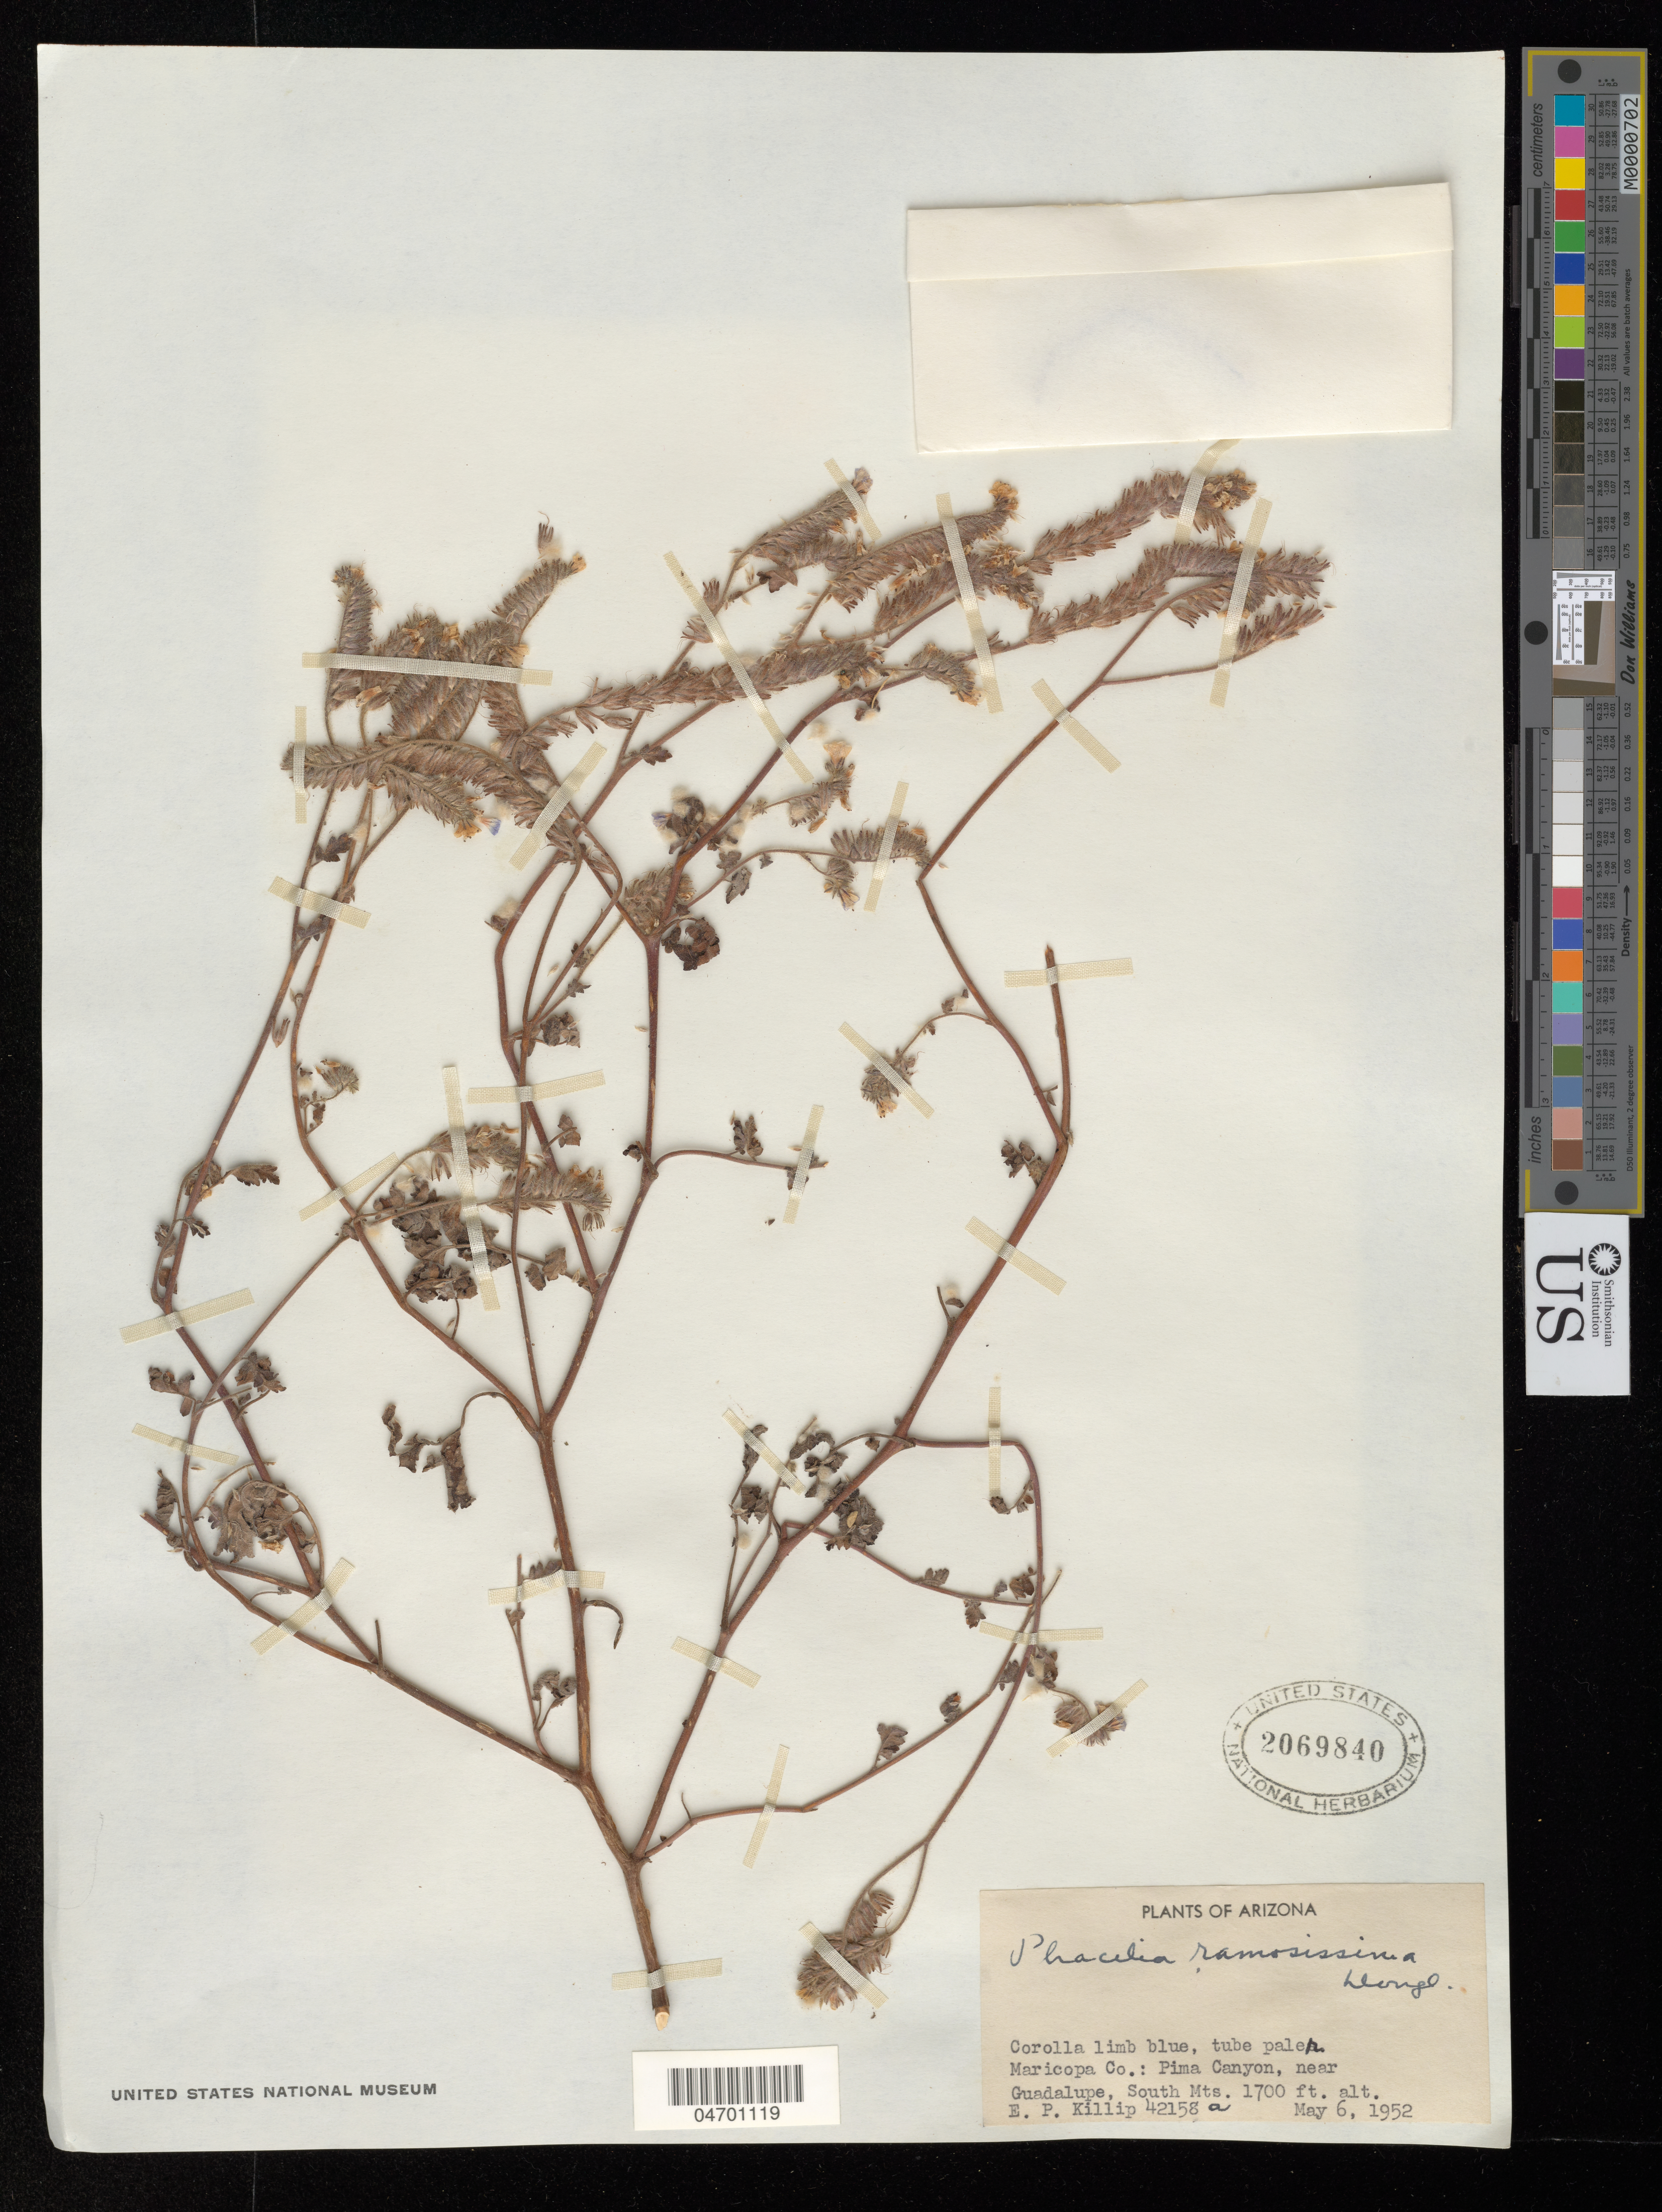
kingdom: Plantae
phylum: Tracheophyta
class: Magnoliopsida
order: Boraginales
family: Hydrophyllaceae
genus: Phacelia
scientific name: Phacelia ramosissima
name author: Douglas ex Lehm.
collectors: E. P. Killip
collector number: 42158a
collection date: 1952-05-06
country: United States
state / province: Arizona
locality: Maricona Co.: Pima Canyon, near Guadalupe, South Mts.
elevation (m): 518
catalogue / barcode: US 2069840